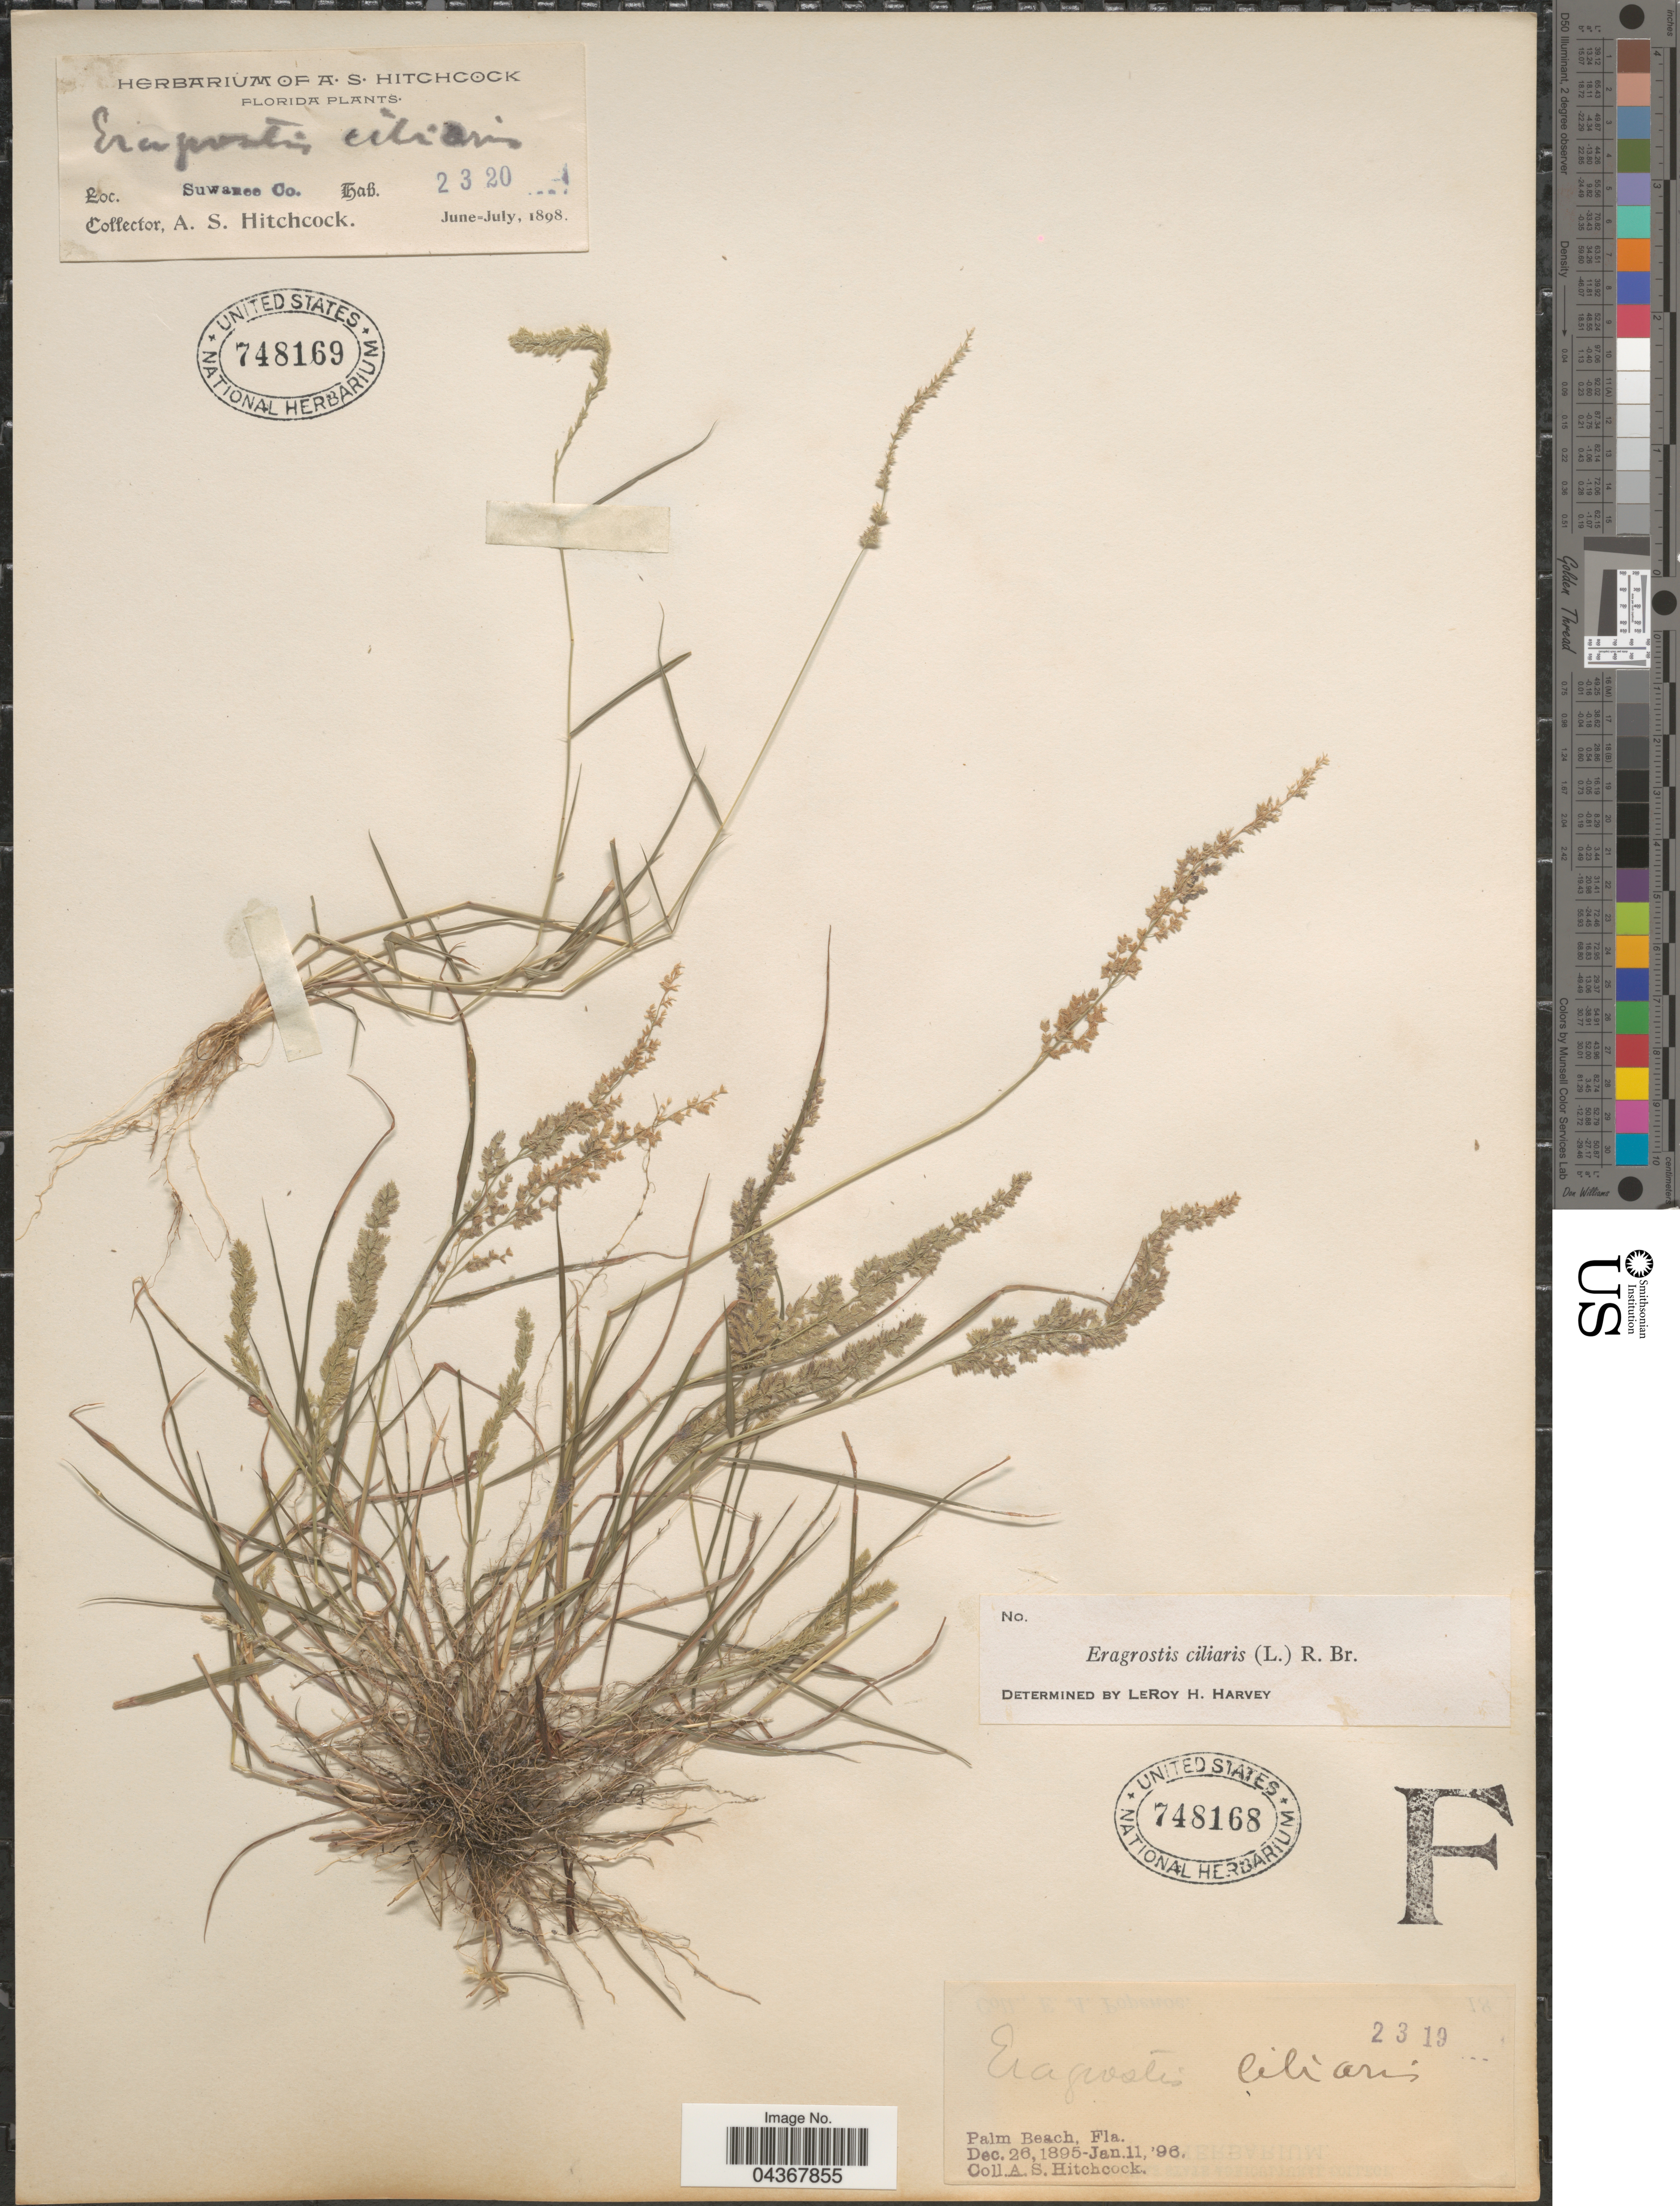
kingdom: Plantae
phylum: Tracheophyta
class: Liliopsida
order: Poales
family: Poaceae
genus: Eragrostis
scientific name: Eragrostis ciliaris var. laxa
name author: Kuntze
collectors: A. S. Hitchcock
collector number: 2320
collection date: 1898-06/1898-07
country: United States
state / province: Florida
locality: Suwanee Co.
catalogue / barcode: US 748169-2